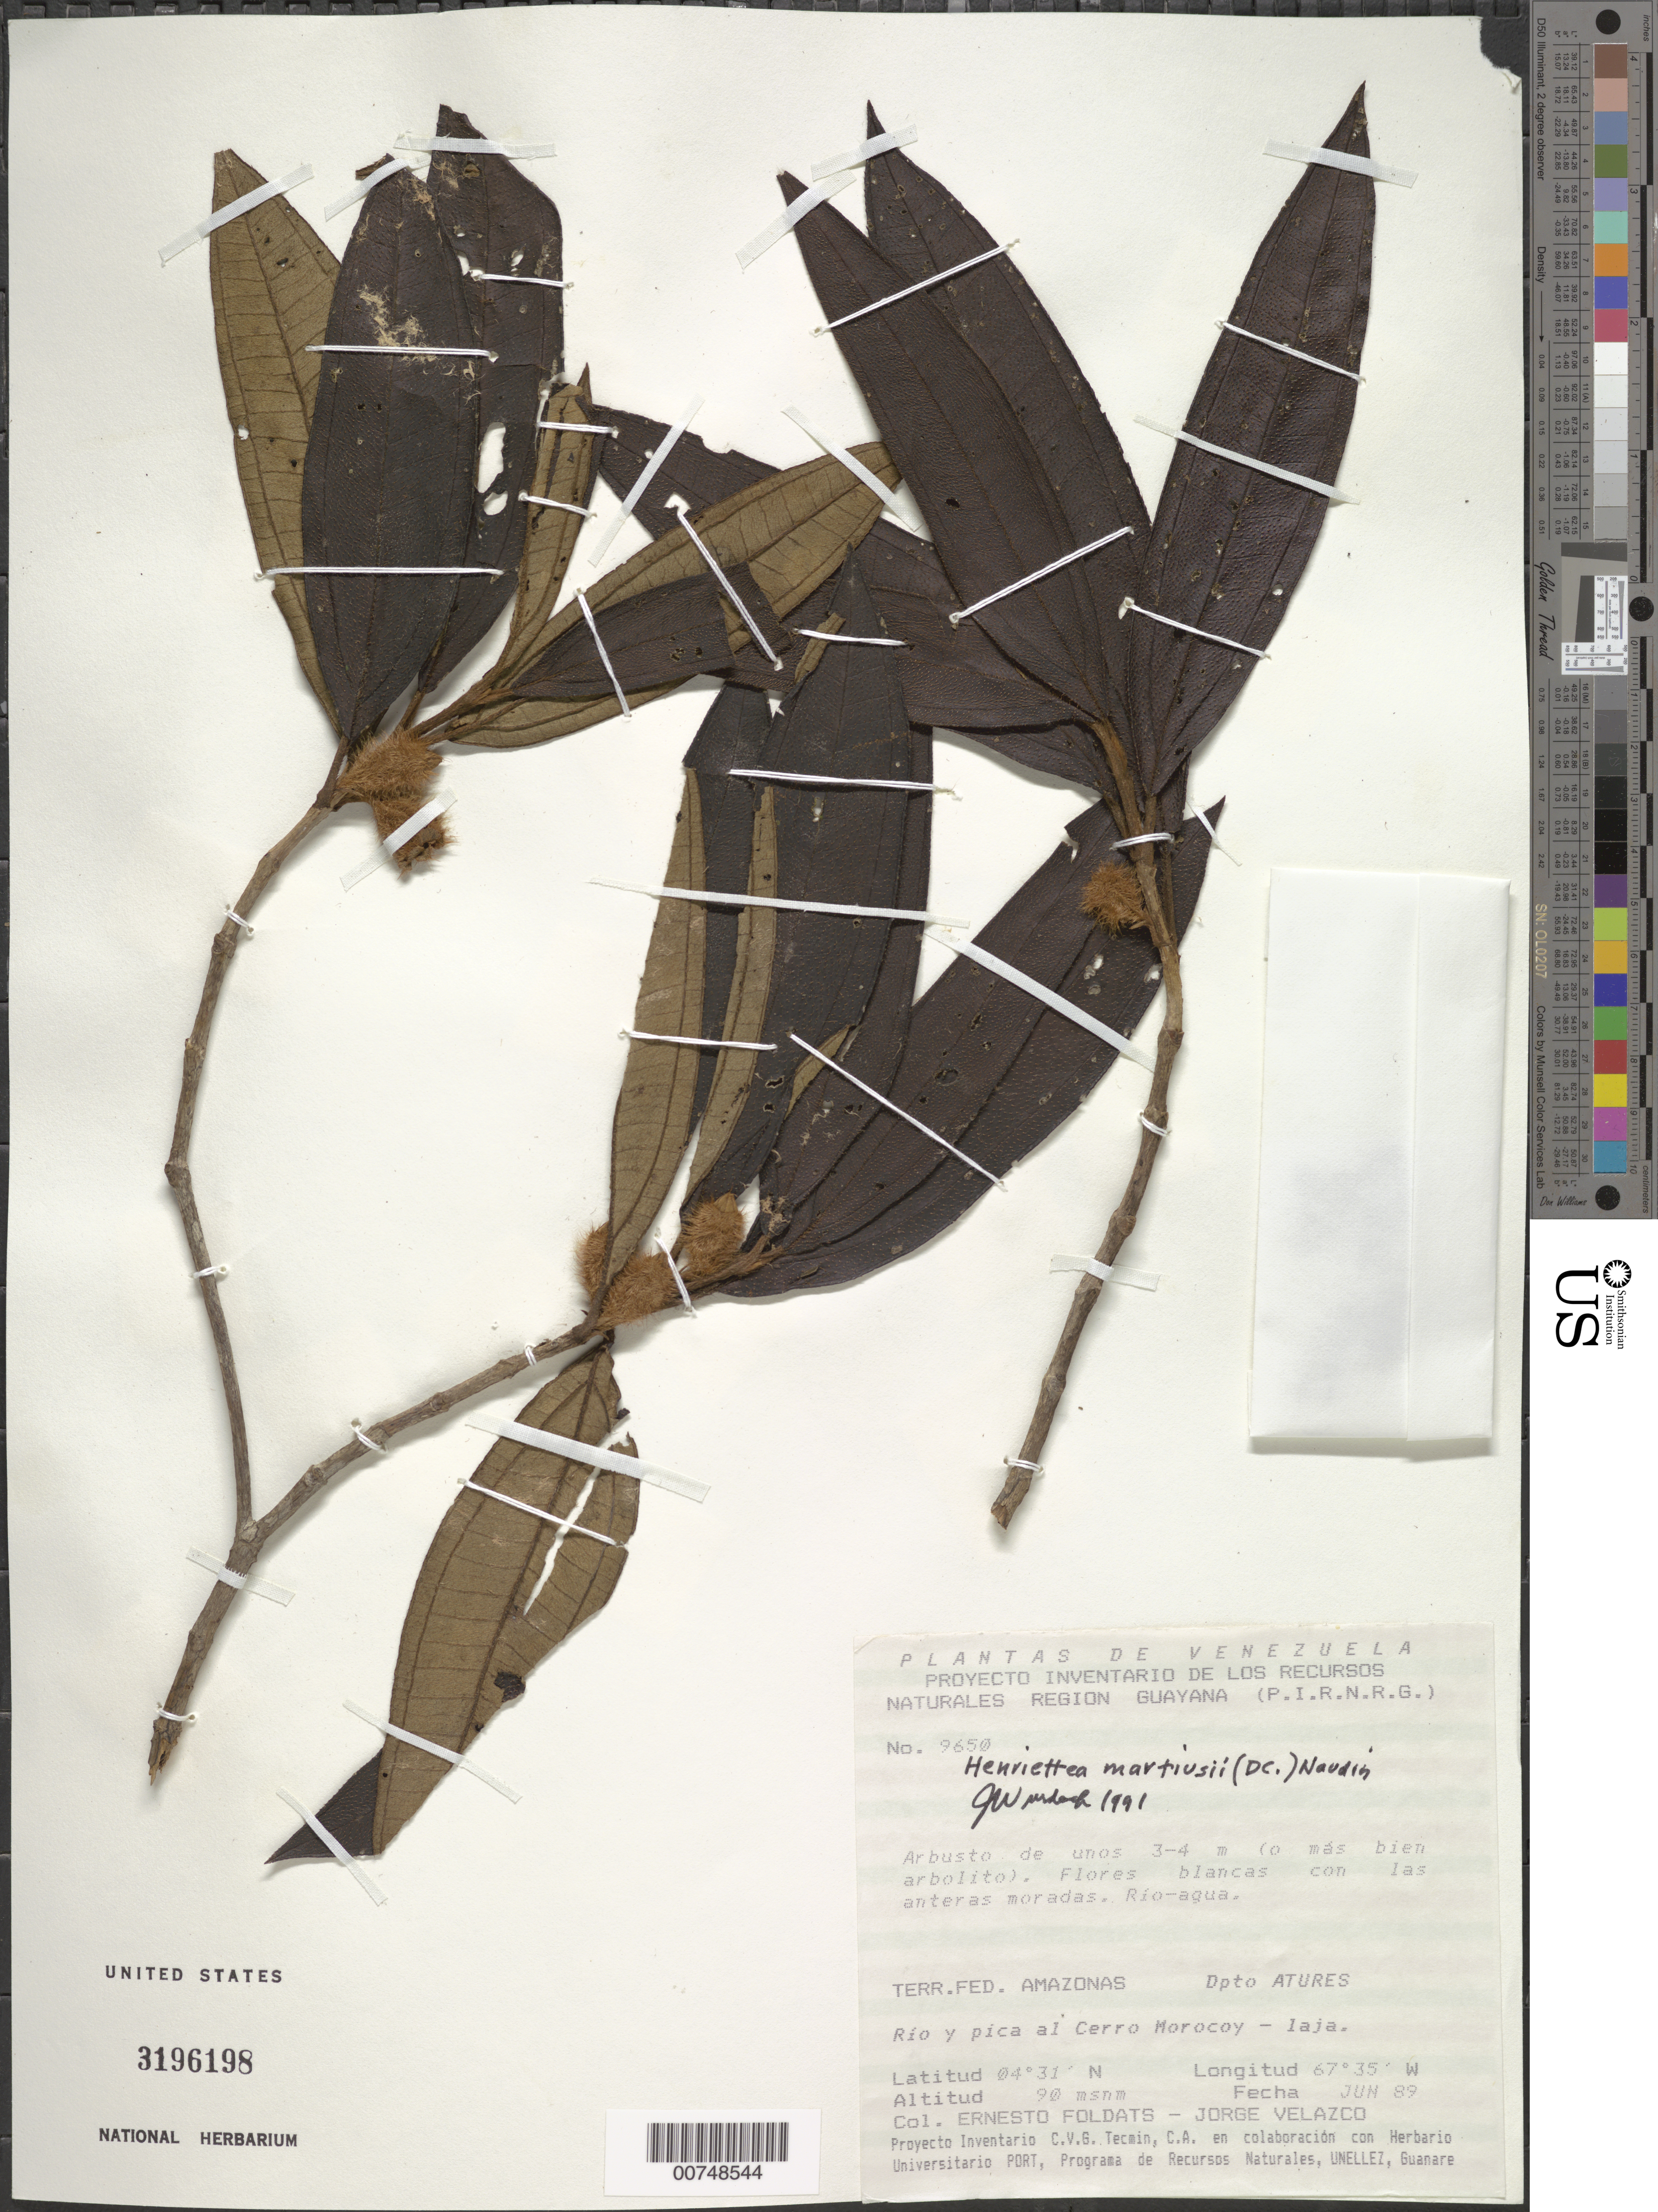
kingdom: Plantae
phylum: Tracheophyta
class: Magnoliopsida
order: Myrtales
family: Melastomataceae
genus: Henriettea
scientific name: Henriettea martiusii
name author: (DC.) Naudin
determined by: Wurdack, John J., (US), US (UNITED STATES)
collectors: E. Foldats & J. Velazco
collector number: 9650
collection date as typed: Jun-89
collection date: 1989-06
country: Venezuela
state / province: Amazonas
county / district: Atures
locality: río y pica al Cerro Morocoy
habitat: Rio-agua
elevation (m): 90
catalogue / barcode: US 3196198